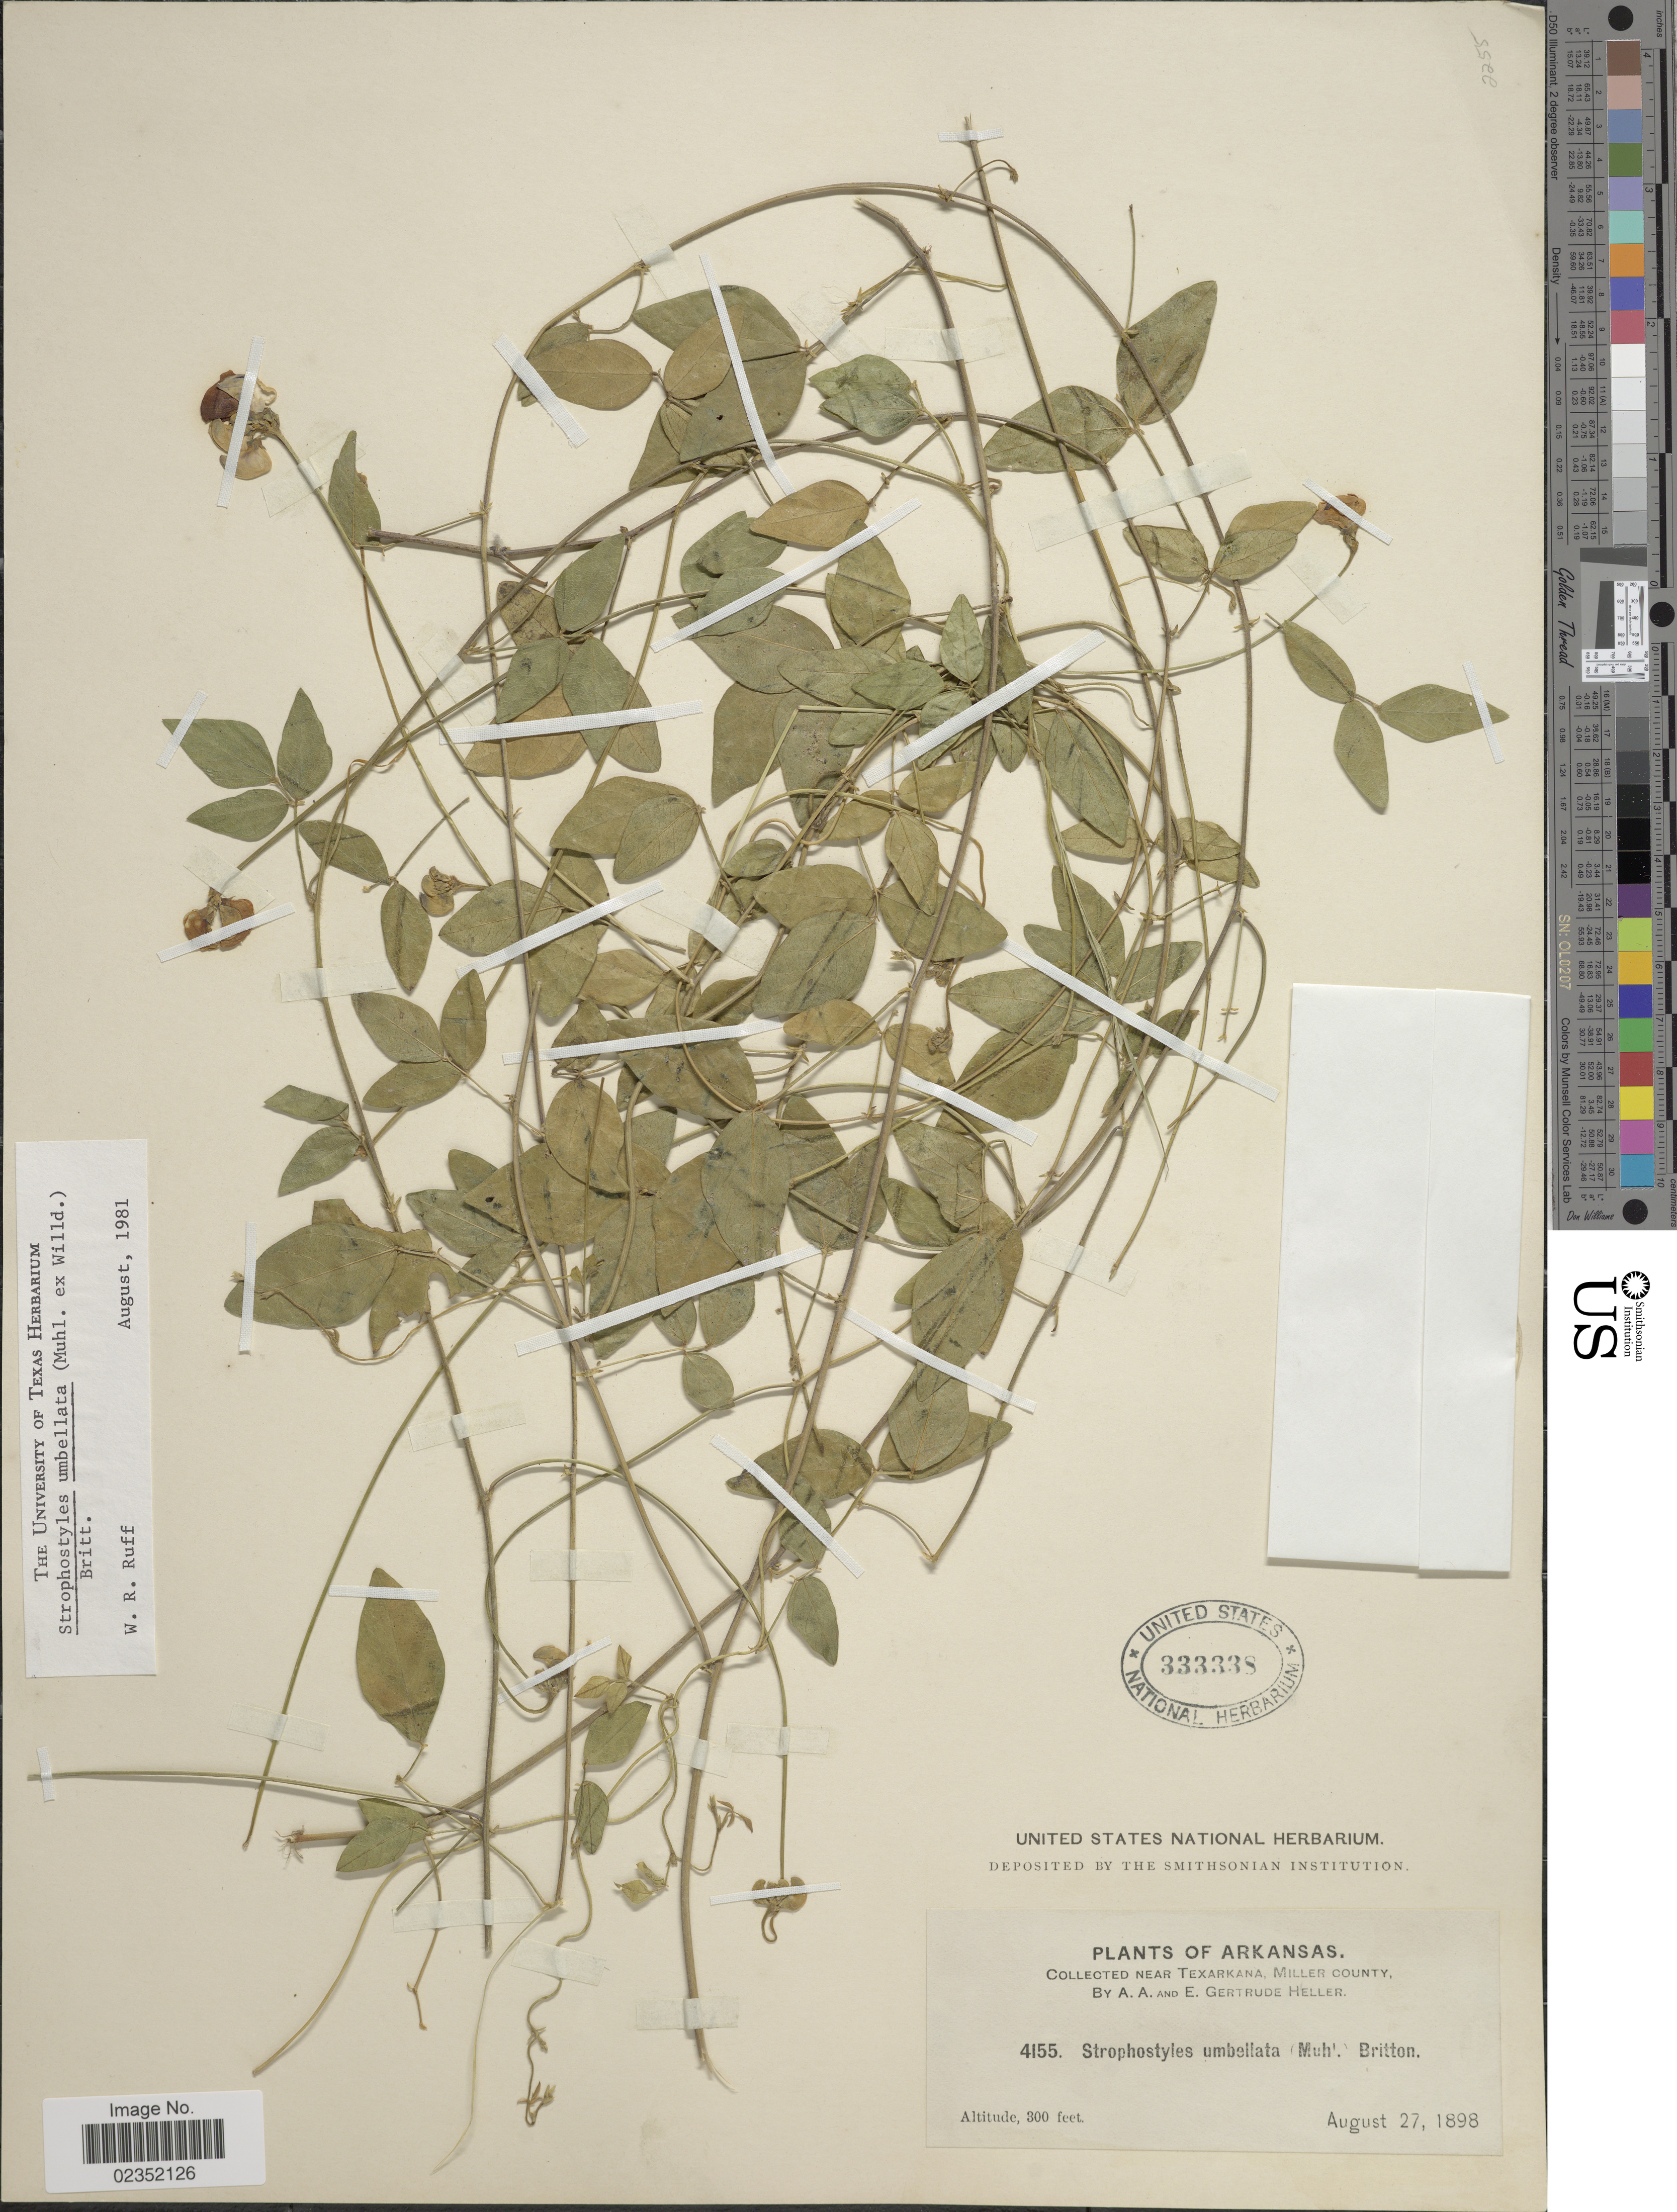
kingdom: Plantae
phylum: Tracheophyta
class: Magnoliopsida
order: Fabales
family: Fabaceae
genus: Strophostyles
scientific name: Strophostyles umbellata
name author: (Muhl. ex Willd.) Britton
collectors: A. A. Heller & E. Gertrude Heller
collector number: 4155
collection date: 1898-08-27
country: United States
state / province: Arkansas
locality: Near Texarkana, Miller County.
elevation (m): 91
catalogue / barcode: US 333338